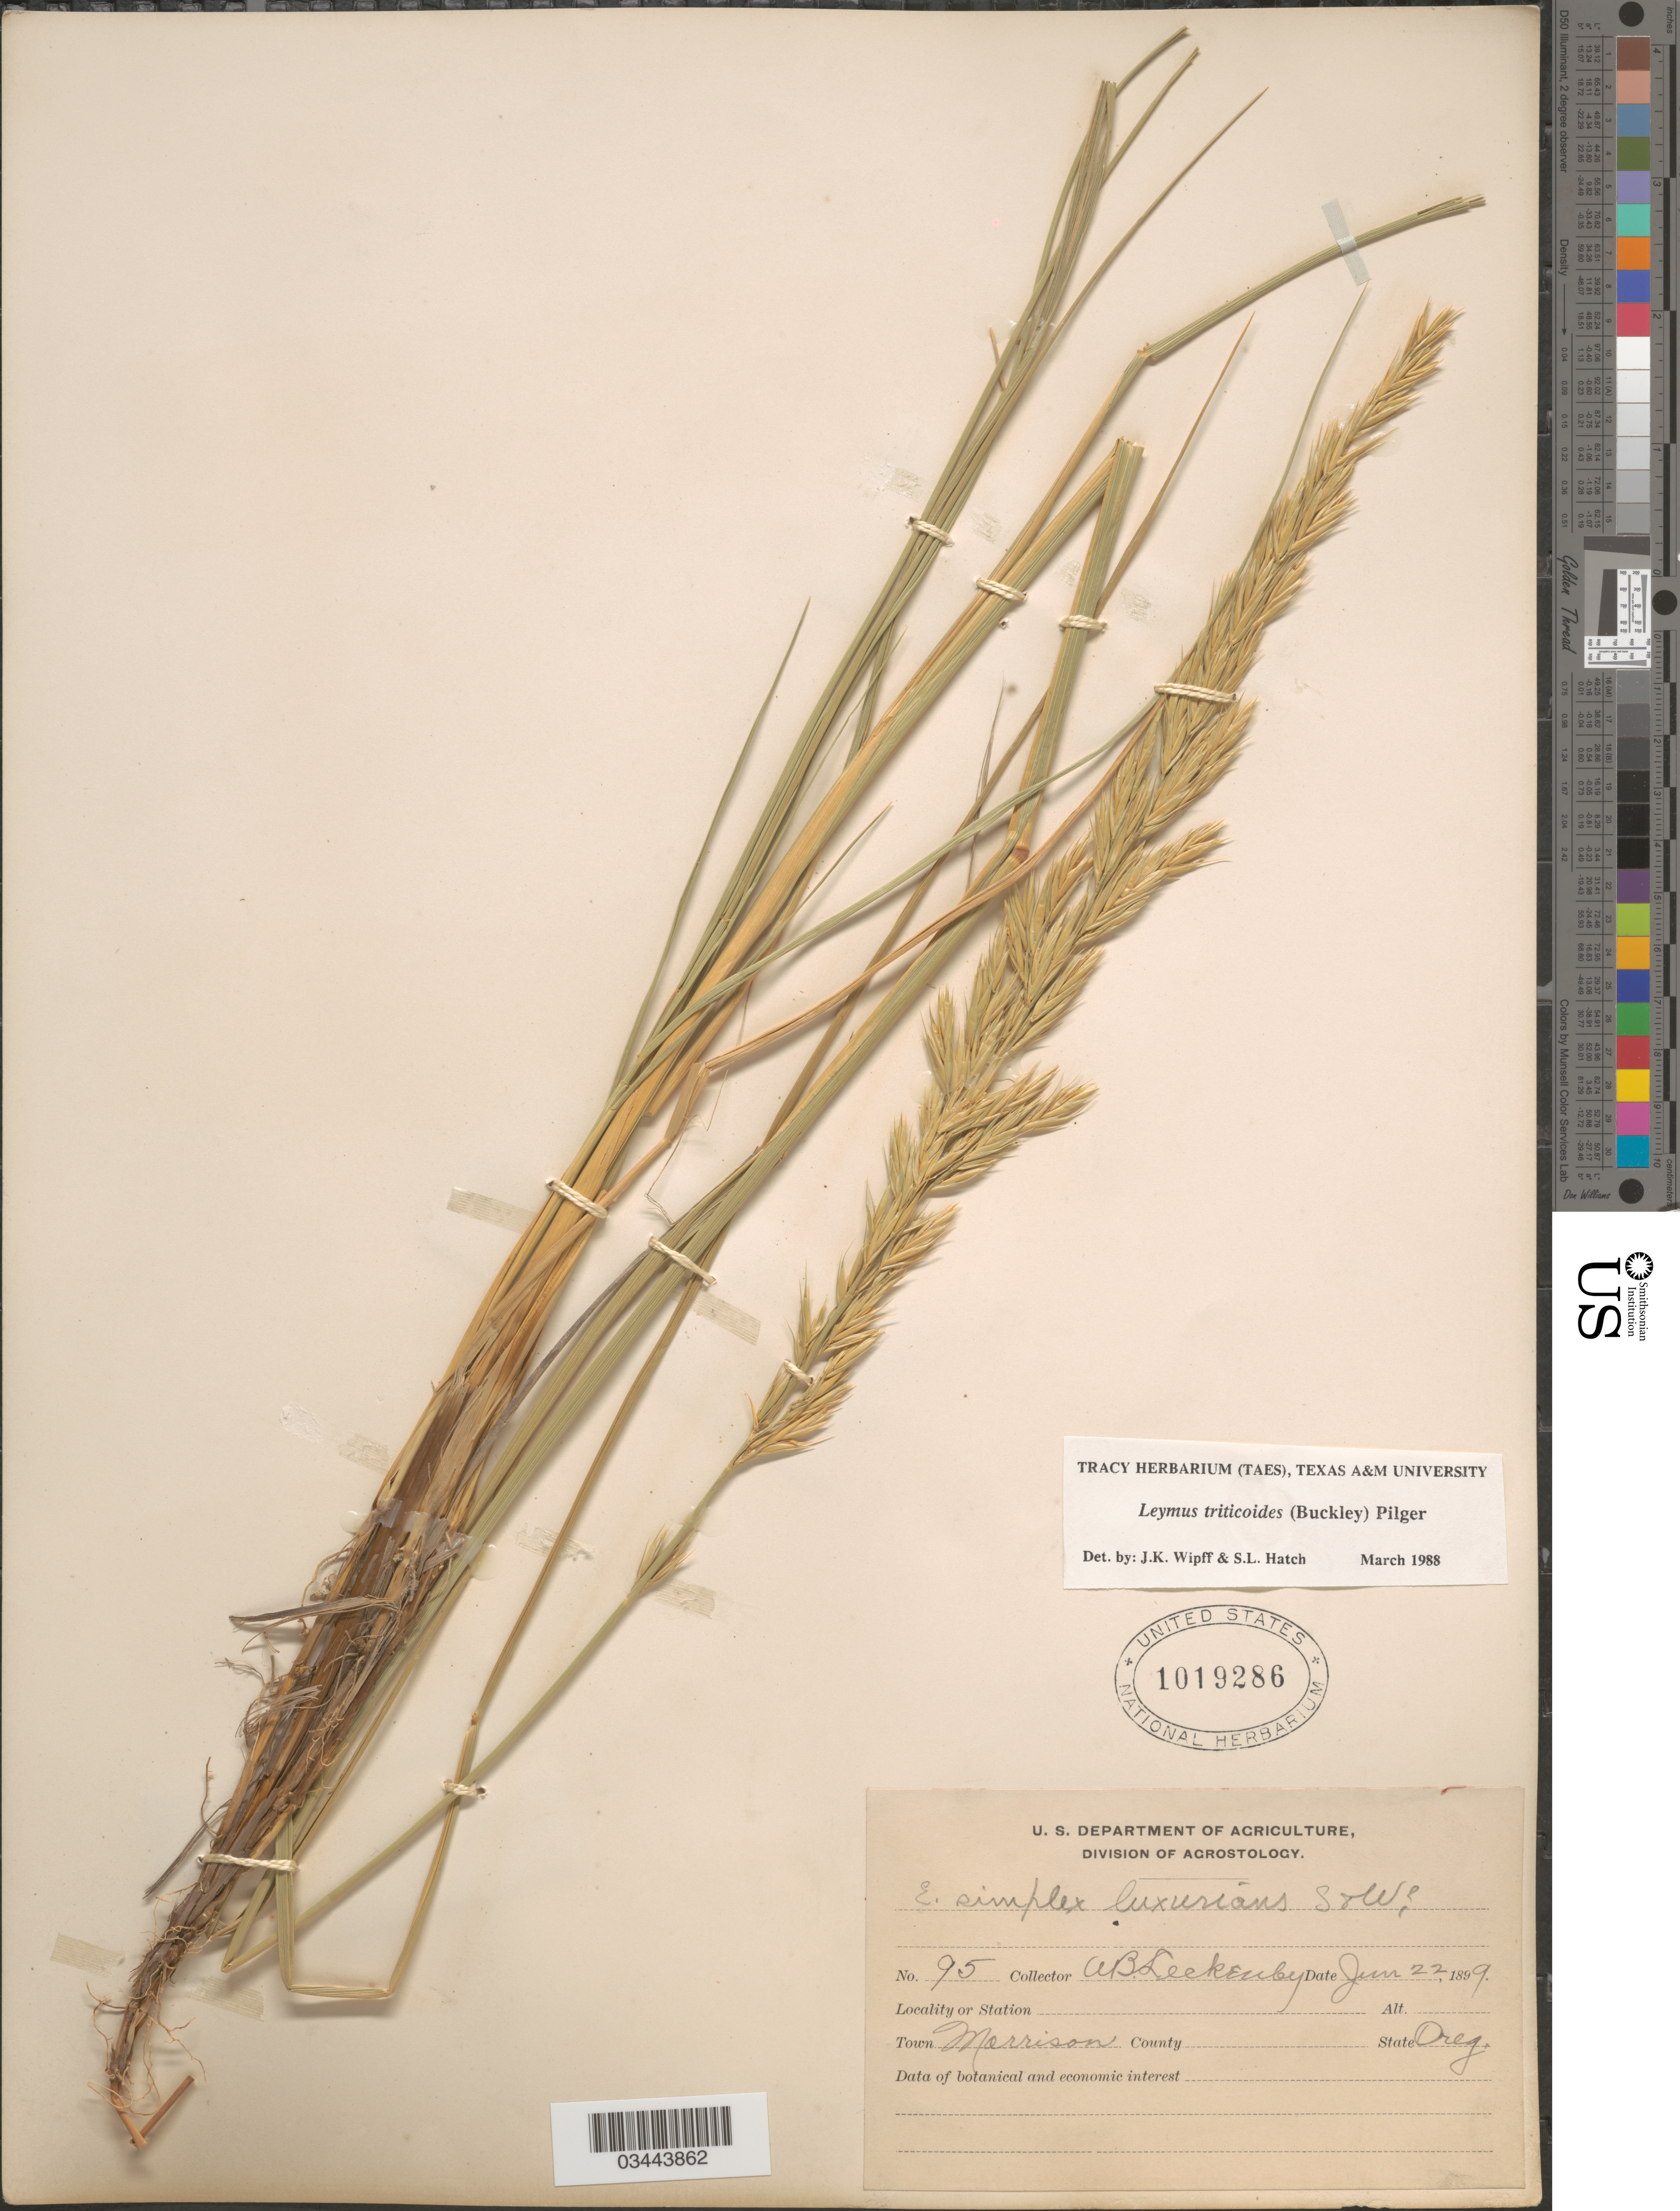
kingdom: Plantae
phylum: Tracheophyta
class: Liliopsida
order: Poales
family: Poaceae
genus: Leymus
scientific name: Leymus triticoides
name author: (Buckley) Pilg.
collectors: A. Leckenby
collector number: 95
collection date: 1899-06-22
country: United States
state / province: Oregon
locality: Town Morrison.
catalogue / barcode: US 1019286